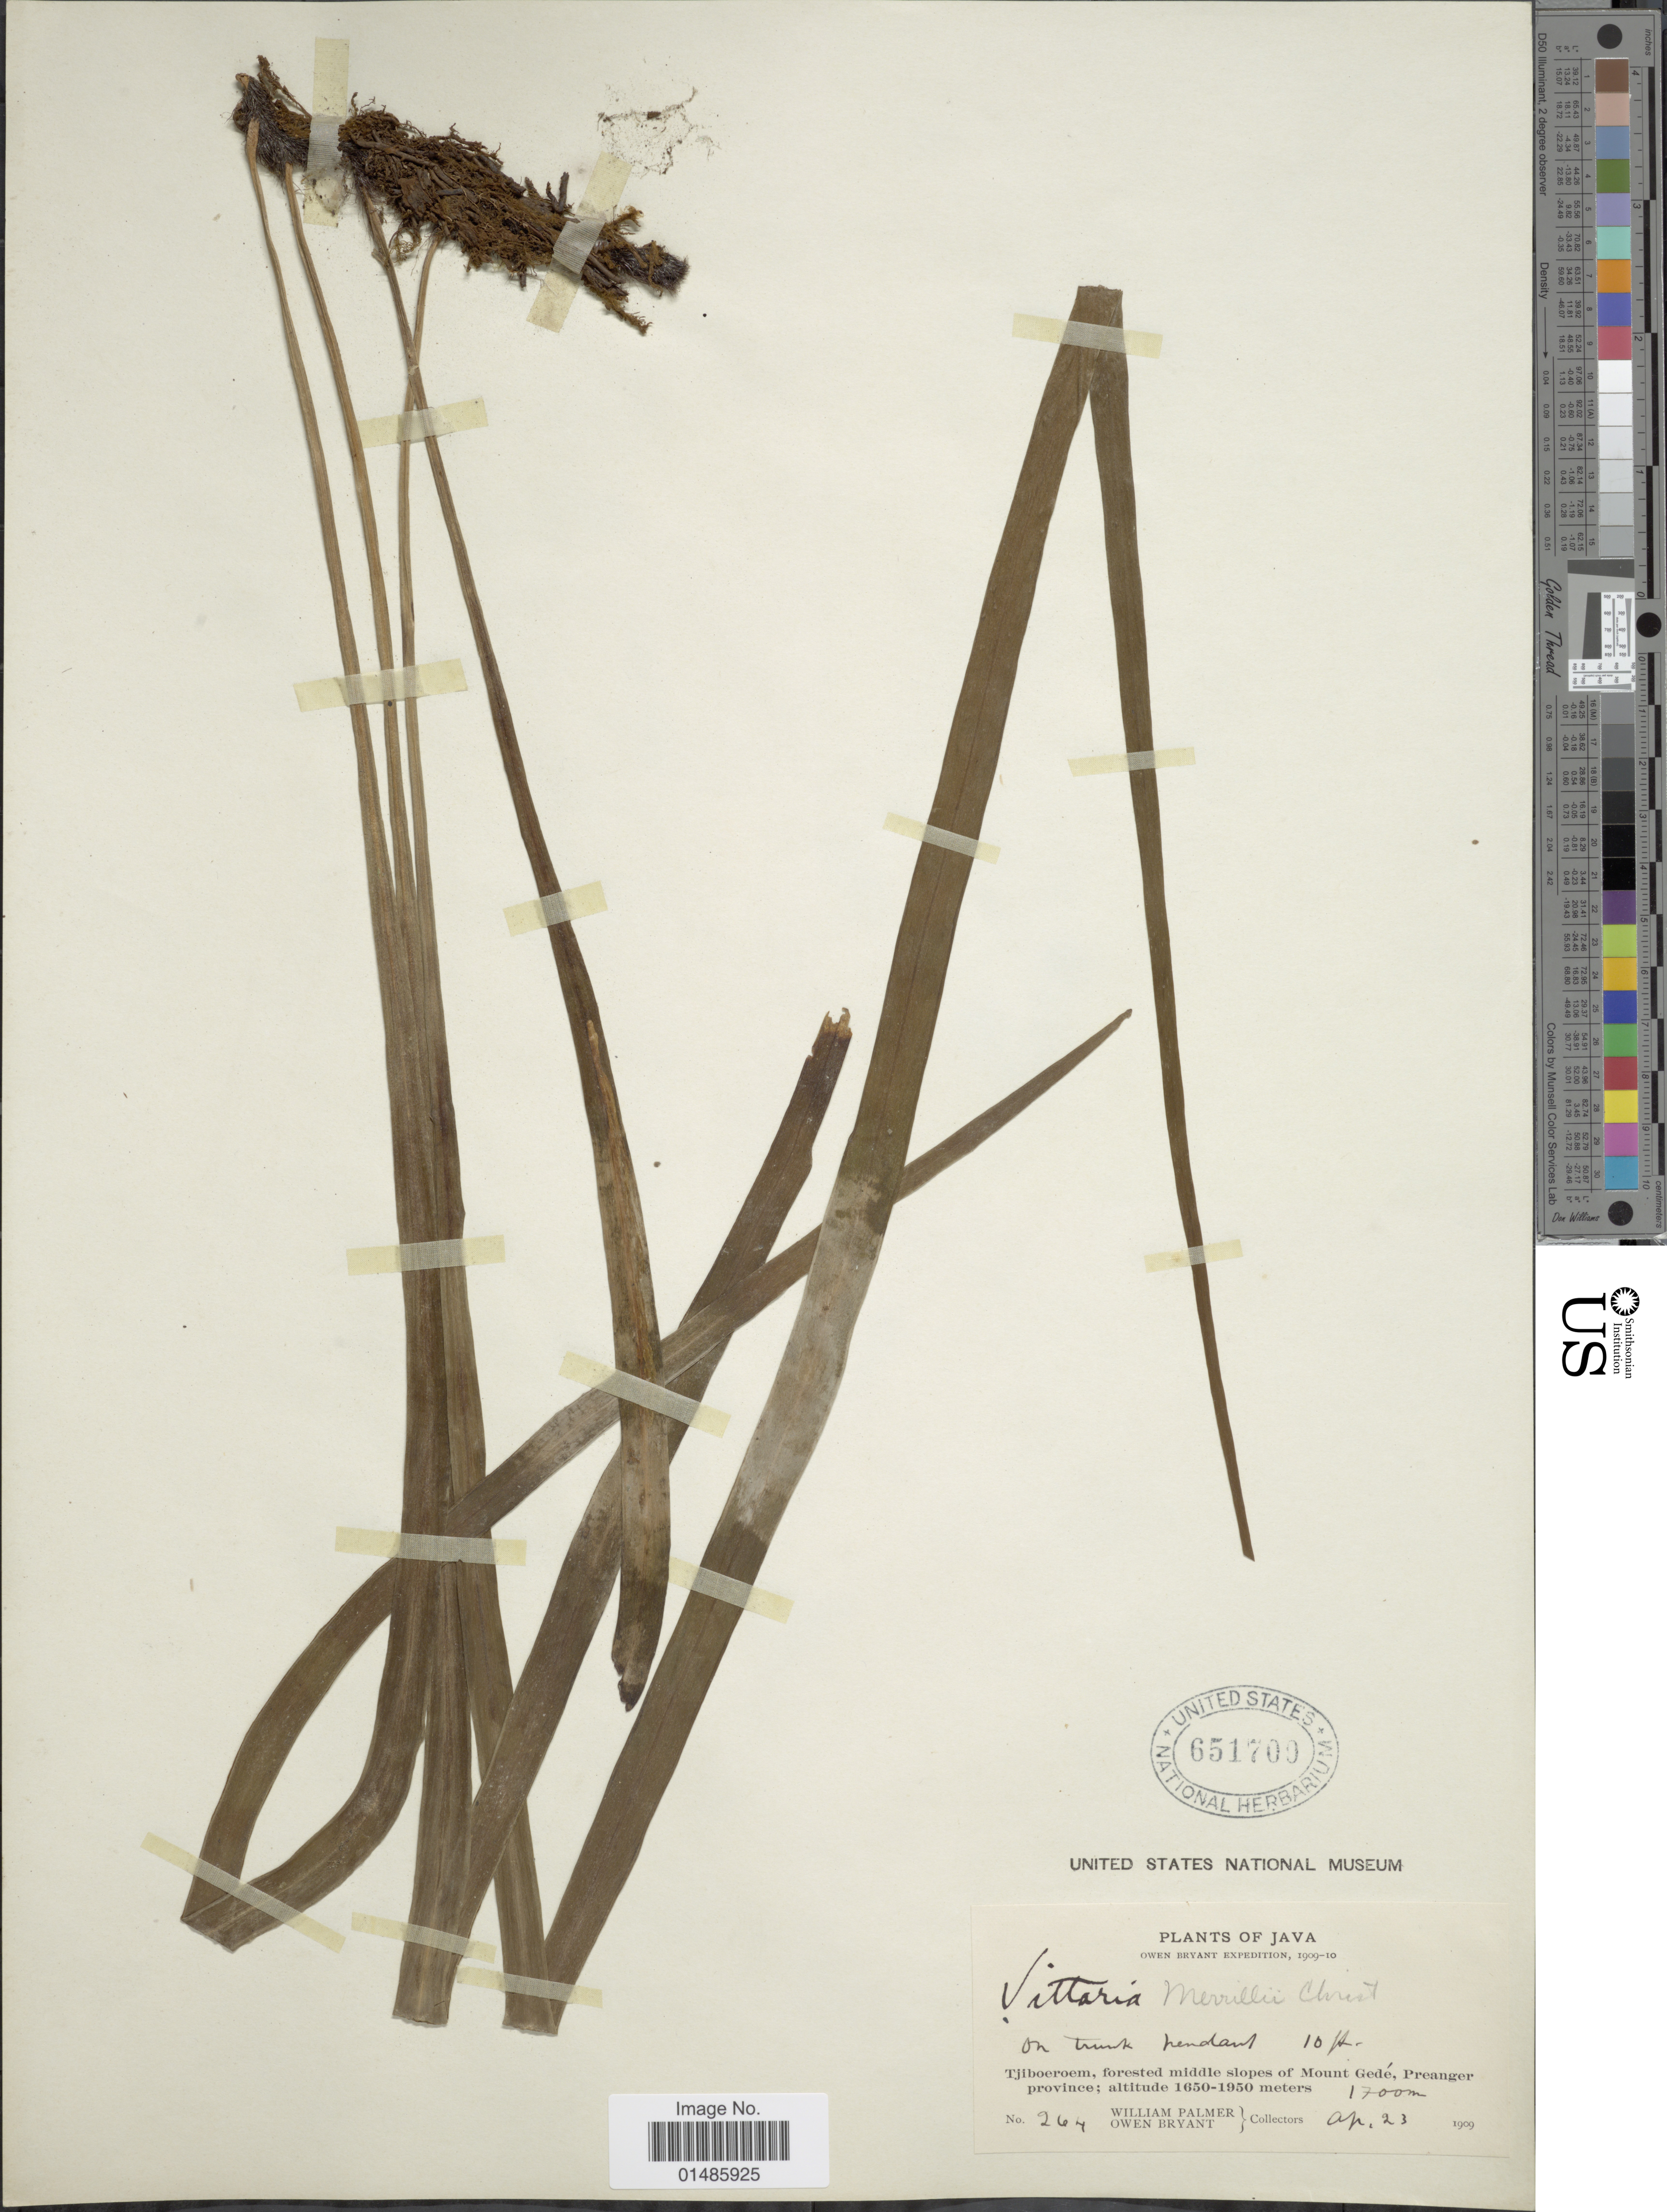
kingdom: Plantae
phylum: Tracheophyta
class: Polypodiopsida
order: Polypodiales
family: Pteridaceae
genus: Haplopteris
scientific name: Haplopteris elongata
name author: (Sw.) Crane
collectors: W. Palmer & O. Bryant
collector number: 264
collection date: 1909-04-23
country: Indonesia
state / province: Java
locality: Tjiboeroem, forested middle slopes of Mount Gedé, Preanger province.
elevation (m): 1700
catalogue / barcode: US 651700